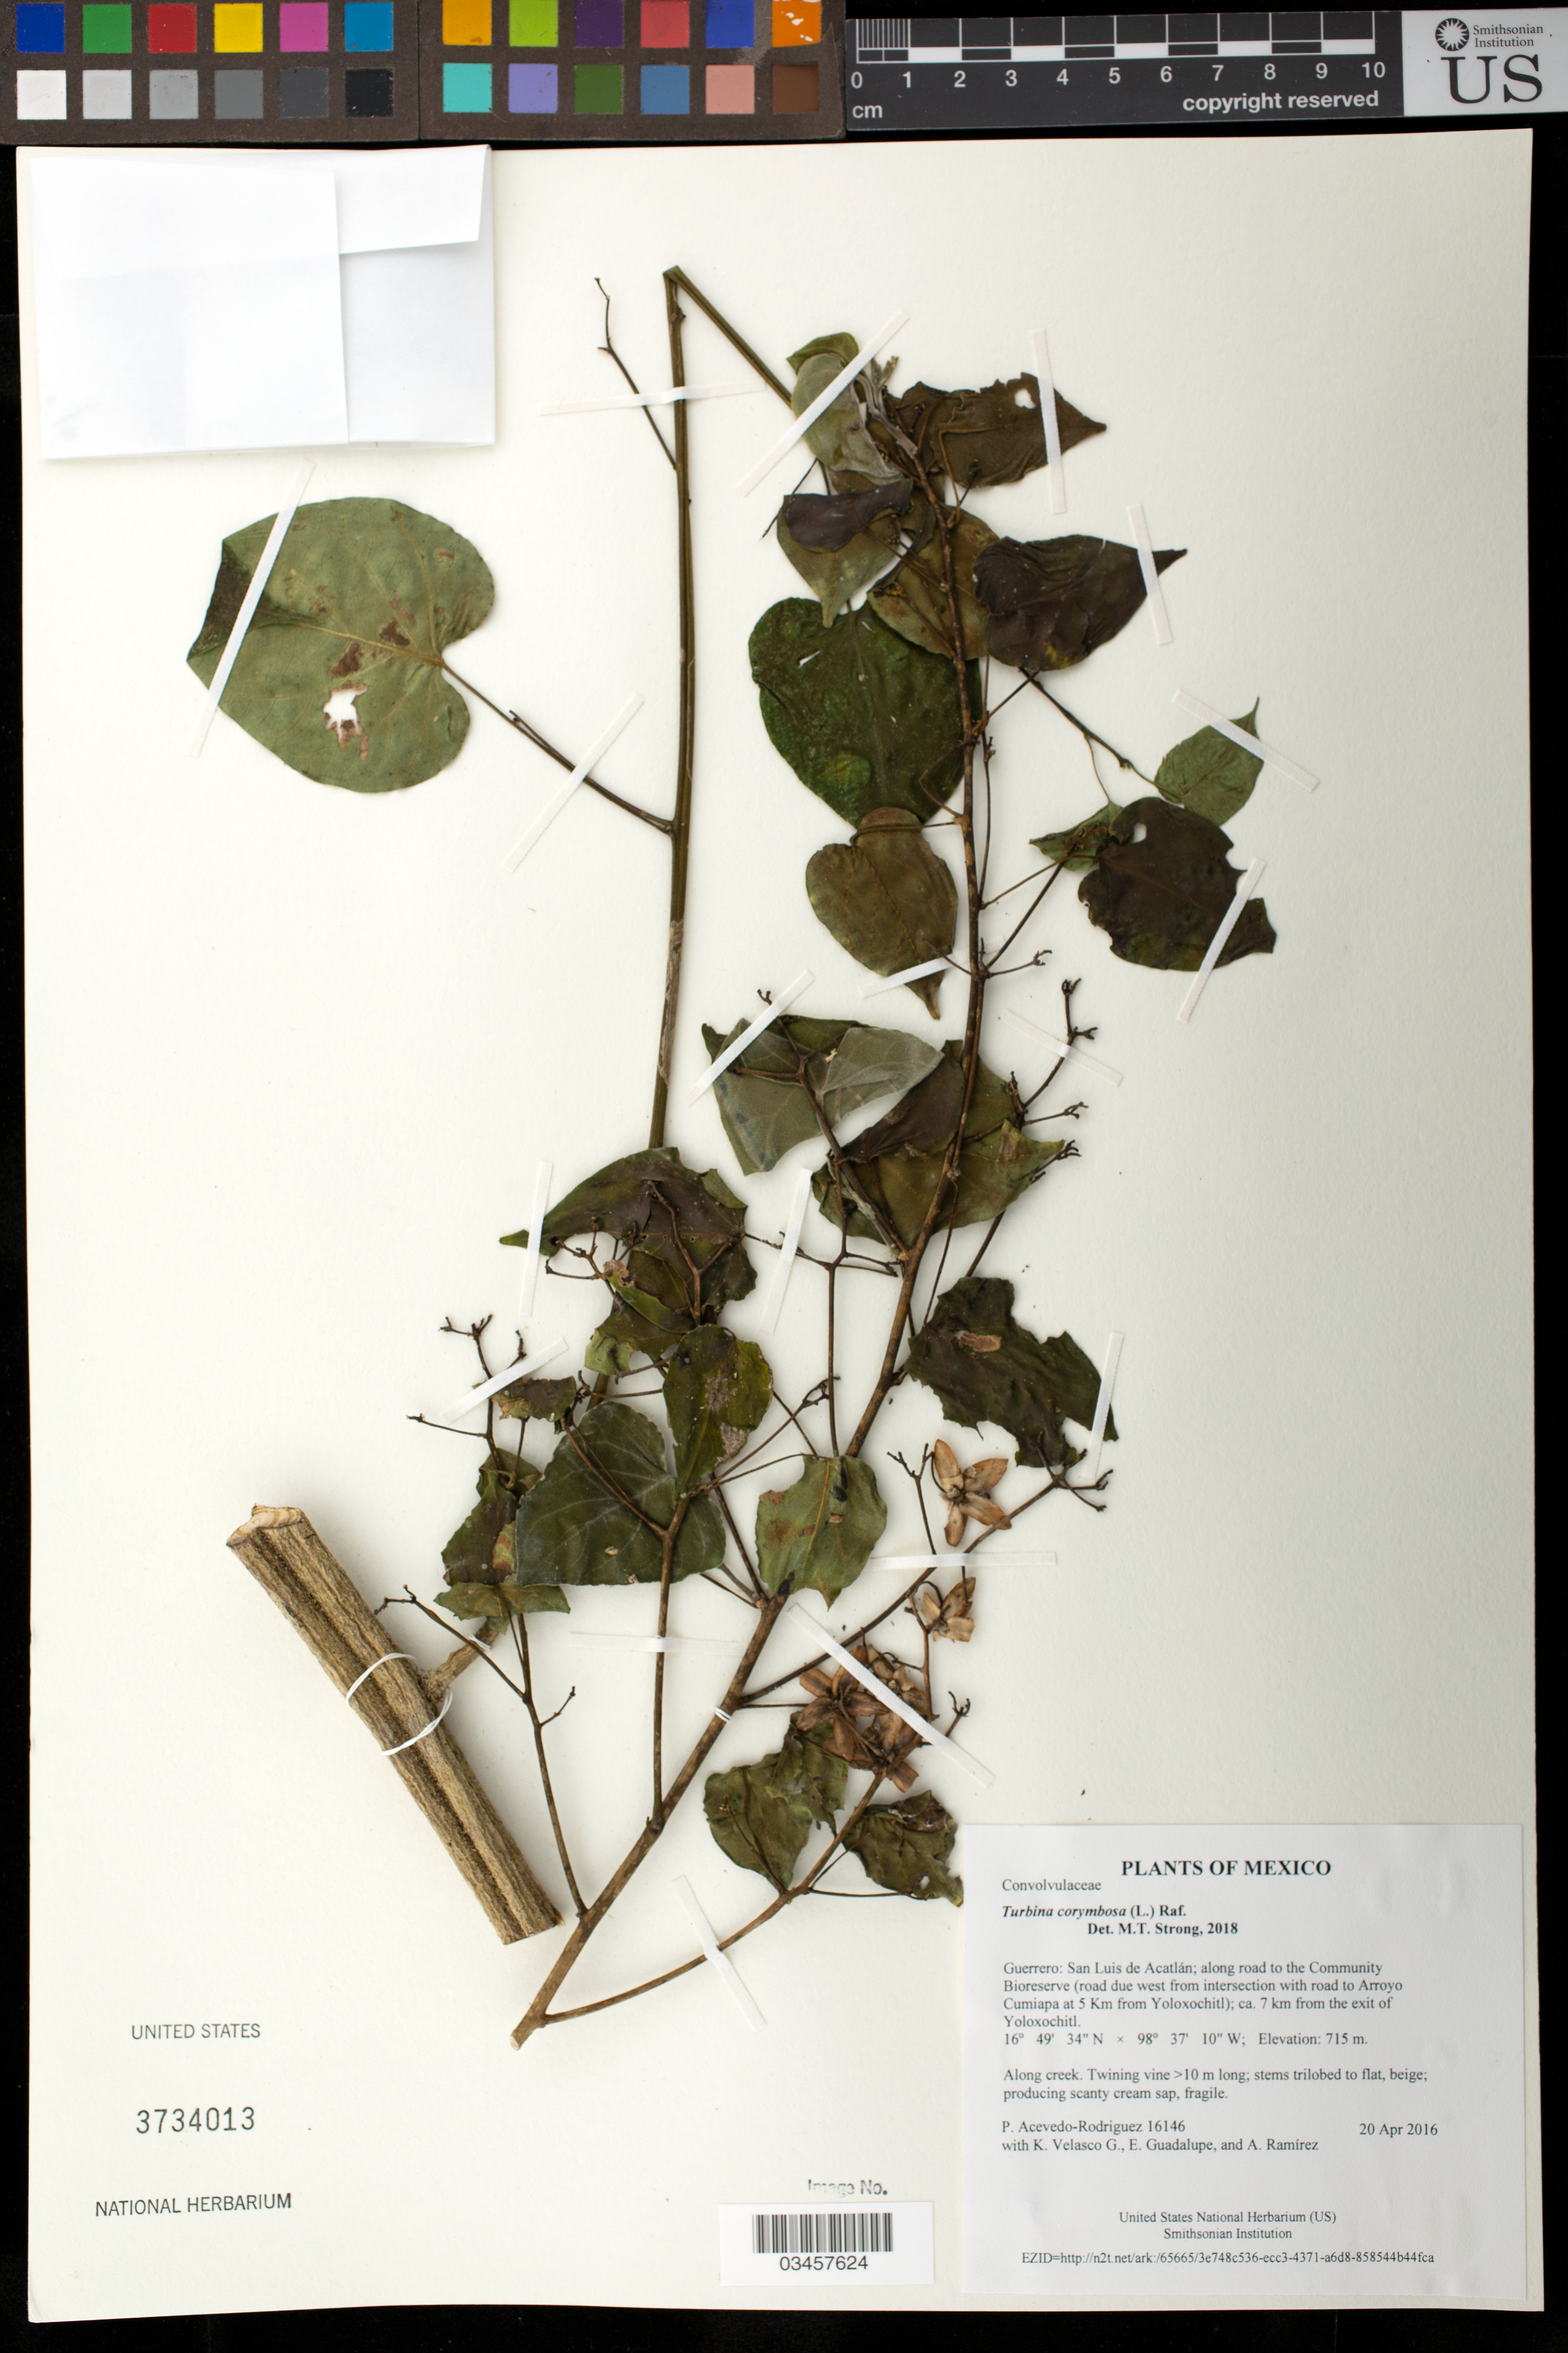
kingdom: Plantae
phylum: Tracheophyta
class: Magnoliopsida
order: Solanales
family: Convolvulaceae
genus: Turbina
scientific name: Turbina corymbosa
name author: (L.) Raf.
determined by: Strong, Mark T., (BOT), Smithsonian Institution - National Museum of Natural History (UNITED STATES)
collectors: P. Acevedo-Rodr., K. Velasco G., E. Guadalupe & A. Ramírez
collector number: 16146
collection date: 2016-04-20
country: Mexico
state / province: Guerrero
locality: San Luis de Acatlán; along road to the Community Bioreserve (rd due west from intersection with rd to Arroyo Cumiapa at 5 Km from Yoloxochitl); ca. 7 km from the exit of Yoloxochitl.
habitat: Along creek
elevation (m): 715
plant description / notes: US, NY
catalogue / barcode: US 3734013